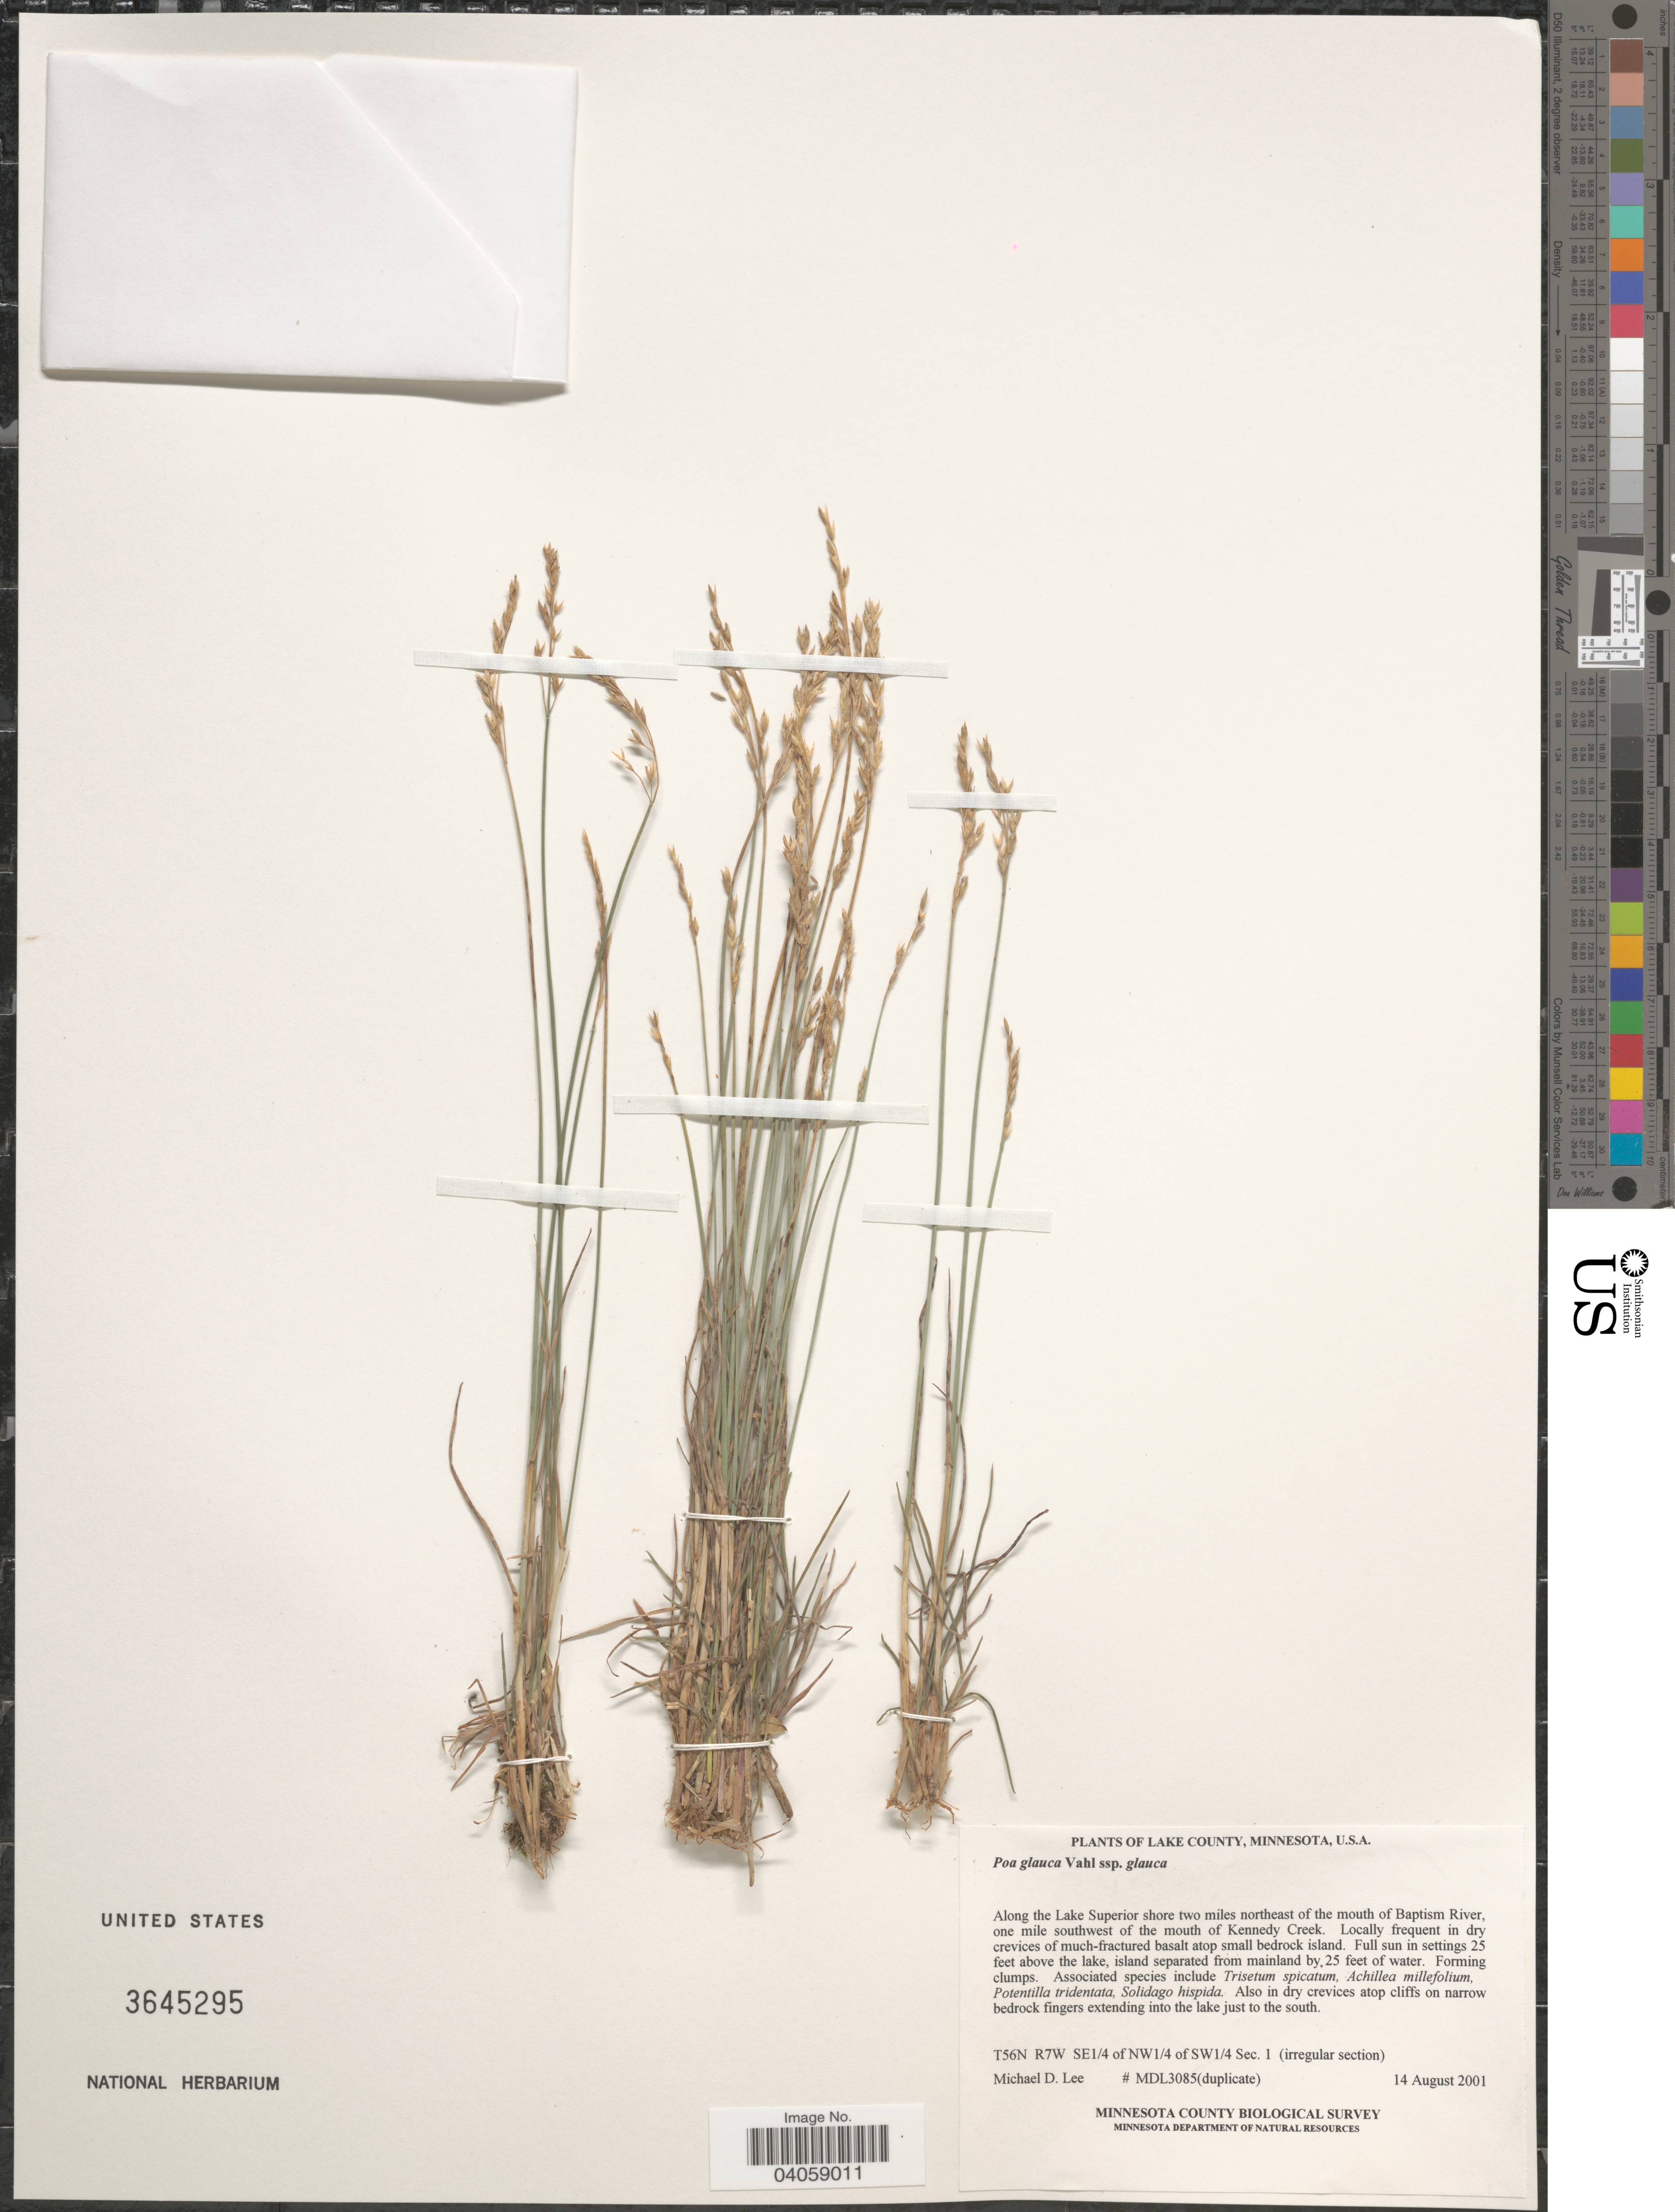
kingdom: Plantae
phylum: Tracheophyta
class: Liliopsida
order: Poales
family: Poaceae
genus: Poa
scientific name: Poa glauca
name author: Vahl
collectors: M. Lee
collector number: MDL3085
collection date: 2001-08-14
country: United States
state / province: Minnesota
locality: Lake County. Along the Lake Superior shore two miles northeast of the mouth of Baptism River, one mile southwest of the mouth of Kennedy Creek. In dry crevices of much-fractured basalt atop small bedrock island. Full sun in settings 25 feet above the lake, island separated from mainland by 25 feet of water. Also in dry crevices atop cliffs on narrow bedrock fingers extending into the lake just to the south. T56N R7W SE¼ of NW¼ of SW¼ Sec. 1.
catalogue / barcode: US 3645295